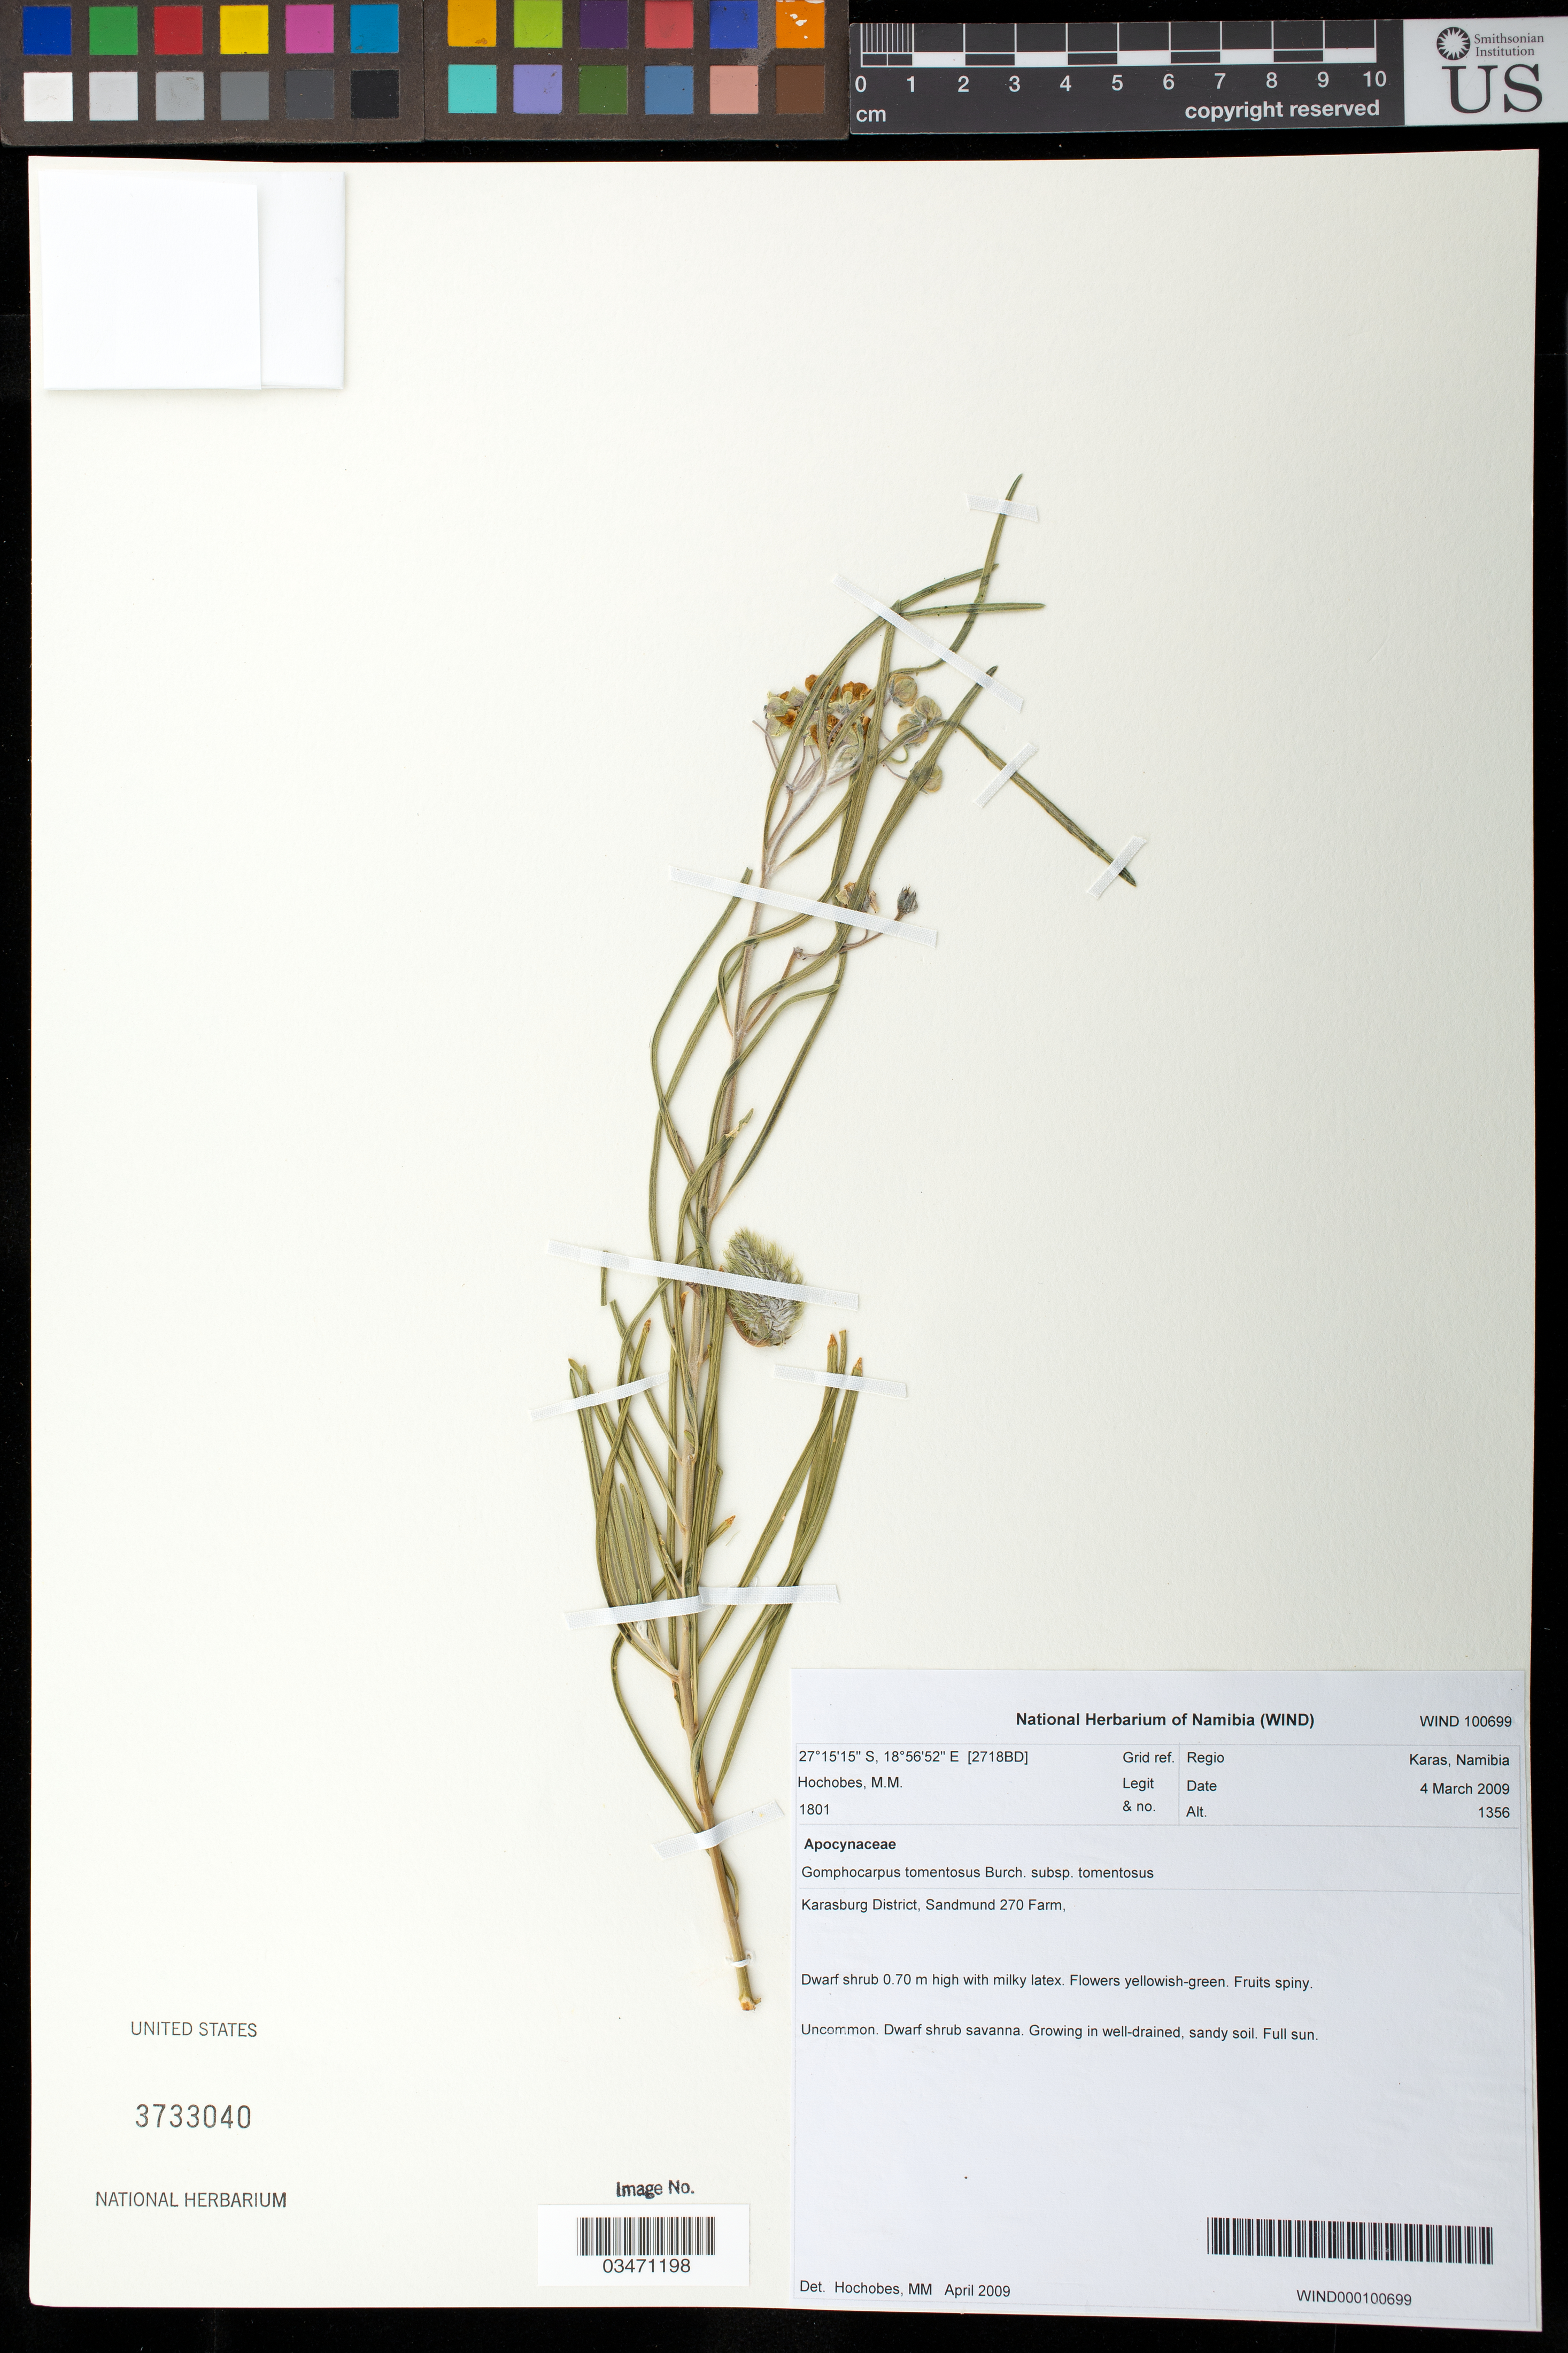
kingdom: Plantae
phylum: Tracheophyta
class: Magnoliopsida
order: Gentianales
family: Apocynaceae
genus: Gomphocarpus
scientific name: Gomphocarpus tomentosus subsp. tomentosus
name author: Burch.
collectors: M. Hochobes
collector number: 1801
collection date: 2009-03-04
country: Namibia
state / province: Karas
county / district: Karasburg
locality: Sundmund 270 Farm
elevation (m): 1356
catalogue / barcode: US 3733040